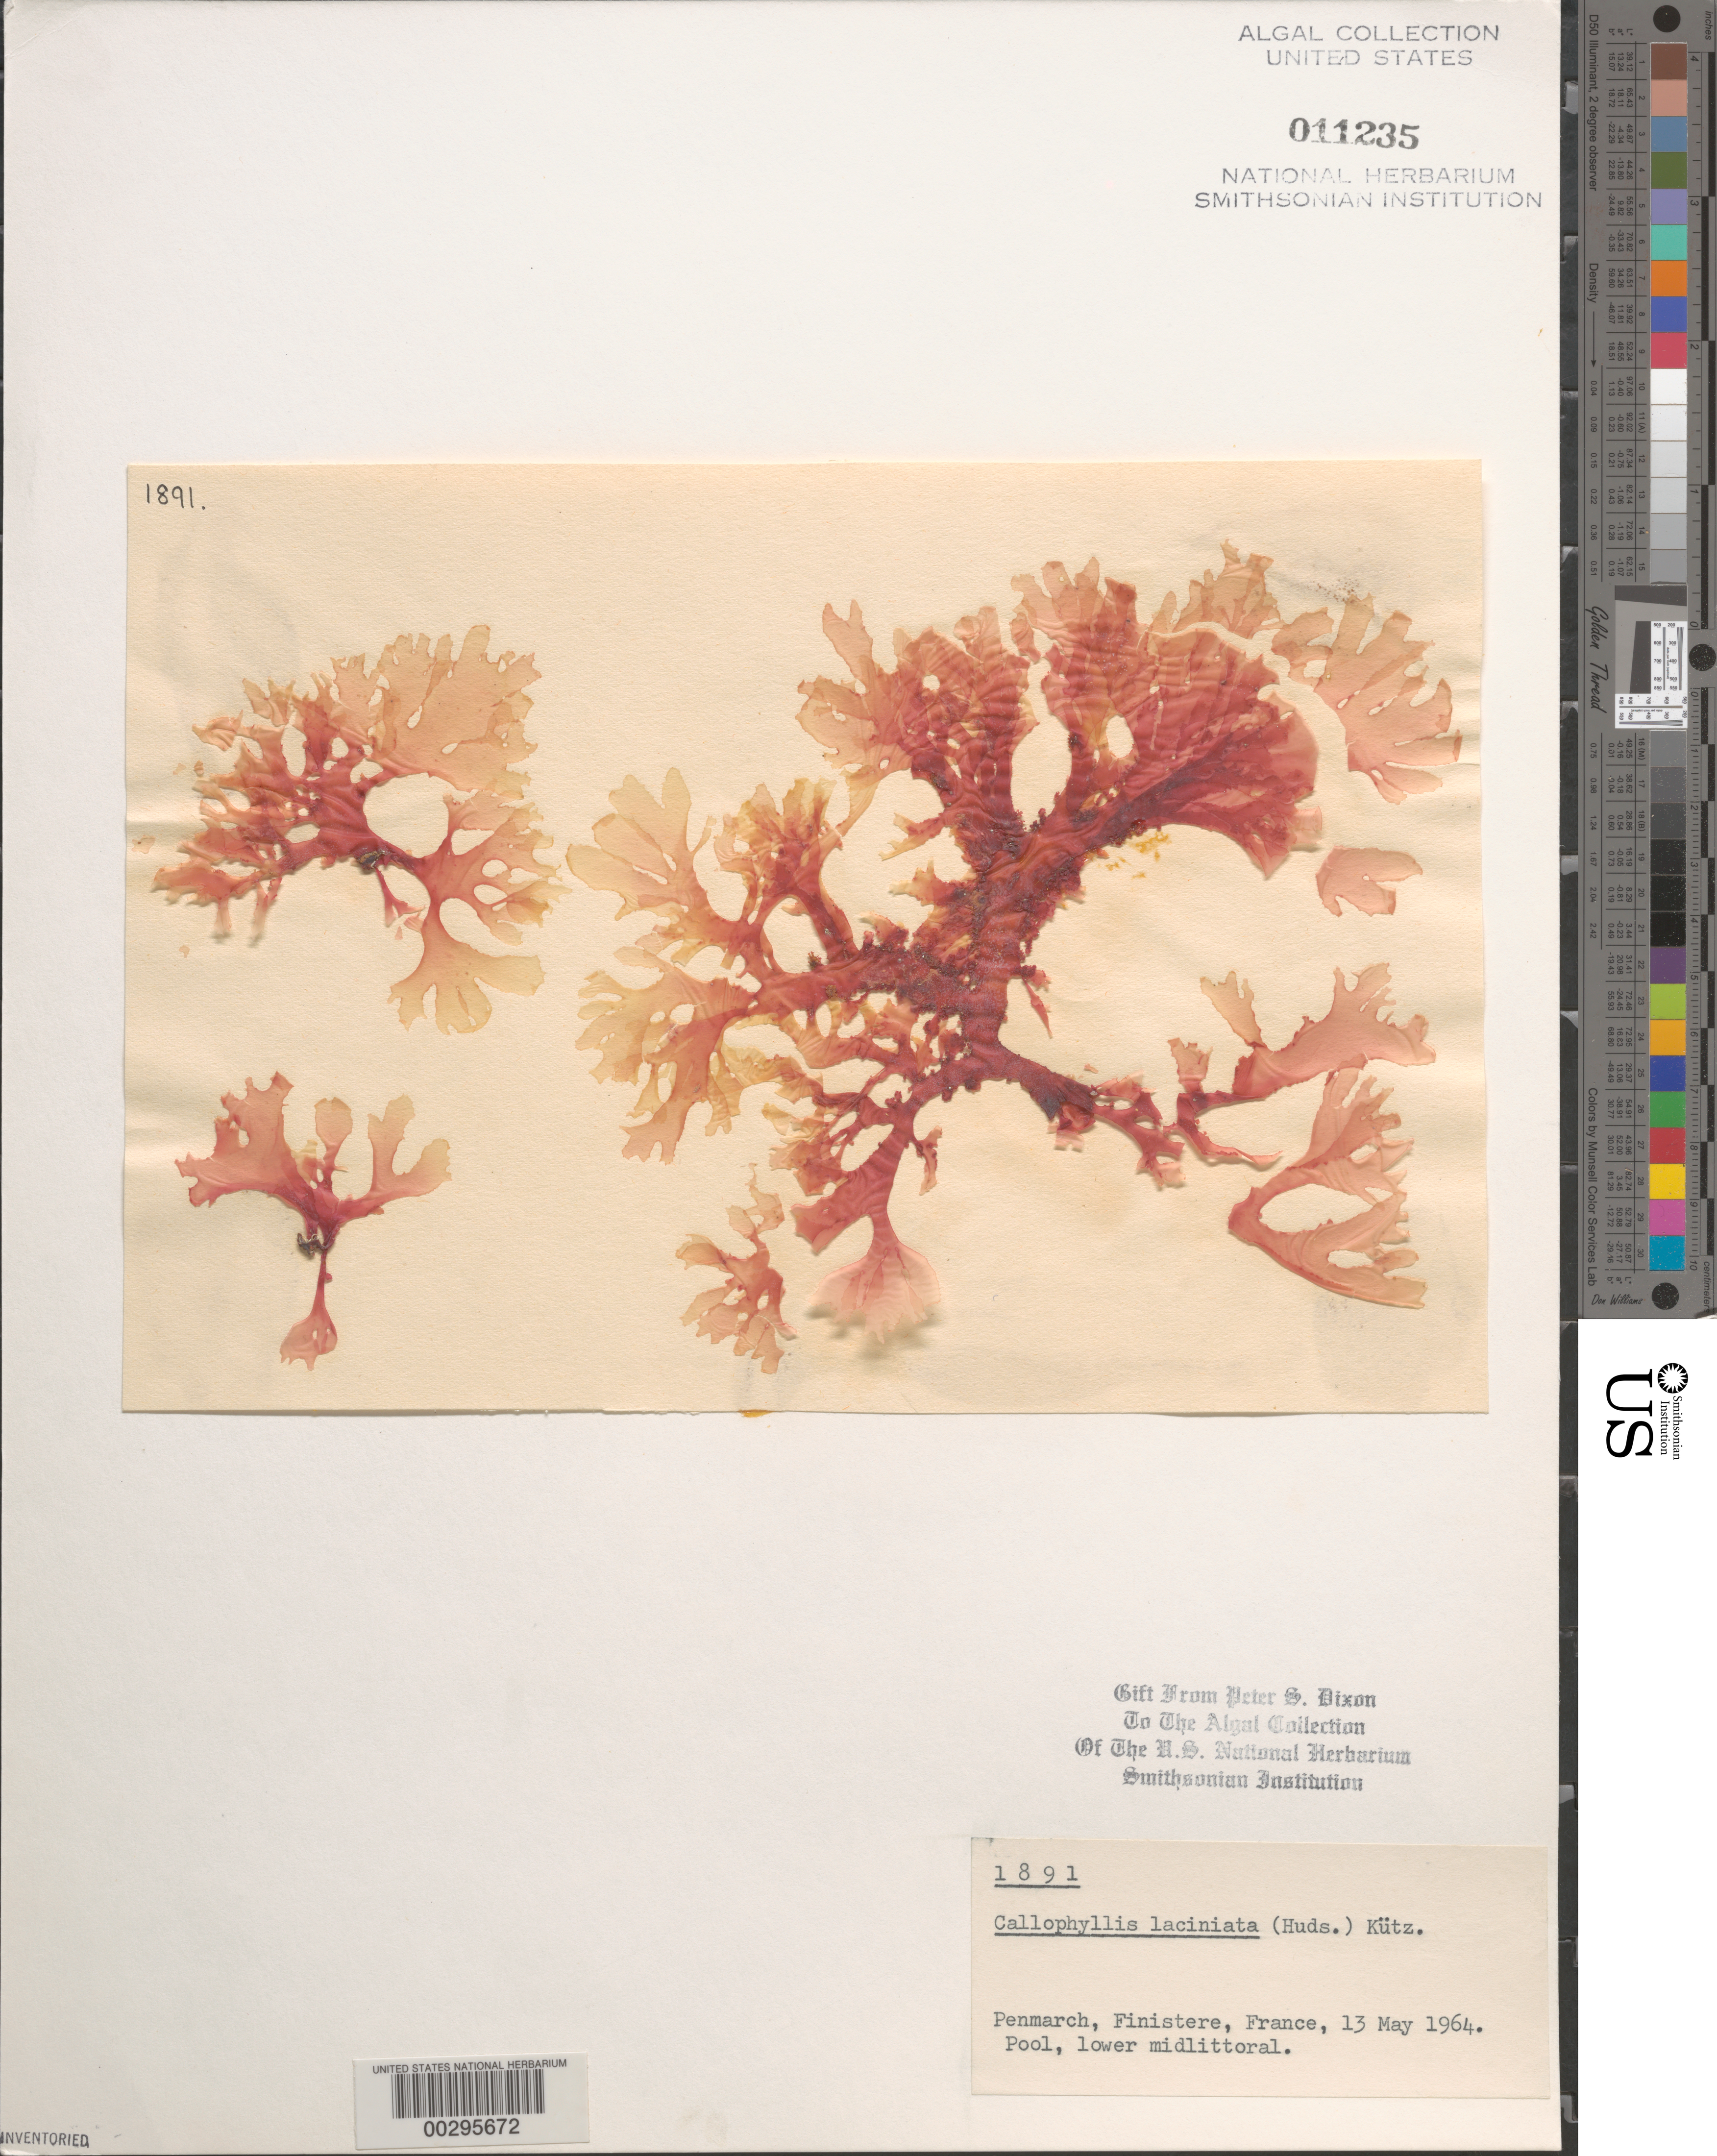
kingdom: Plantae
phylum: Rhodophyta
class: Florideophyceae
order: Gigartinales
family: Kallymeniaceae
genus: Metacallophyllis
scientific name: Metacallophyllis laciniata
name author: (Hudson) Vergés & L. Le Gall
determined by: Algae name updating Project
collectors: P. S. Dixon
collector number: PSD 1891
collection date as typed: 13 May 1964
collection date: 1964-05-13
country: France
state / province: Bretagne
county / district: Finistère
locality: Penmarch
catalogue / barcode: US 11235